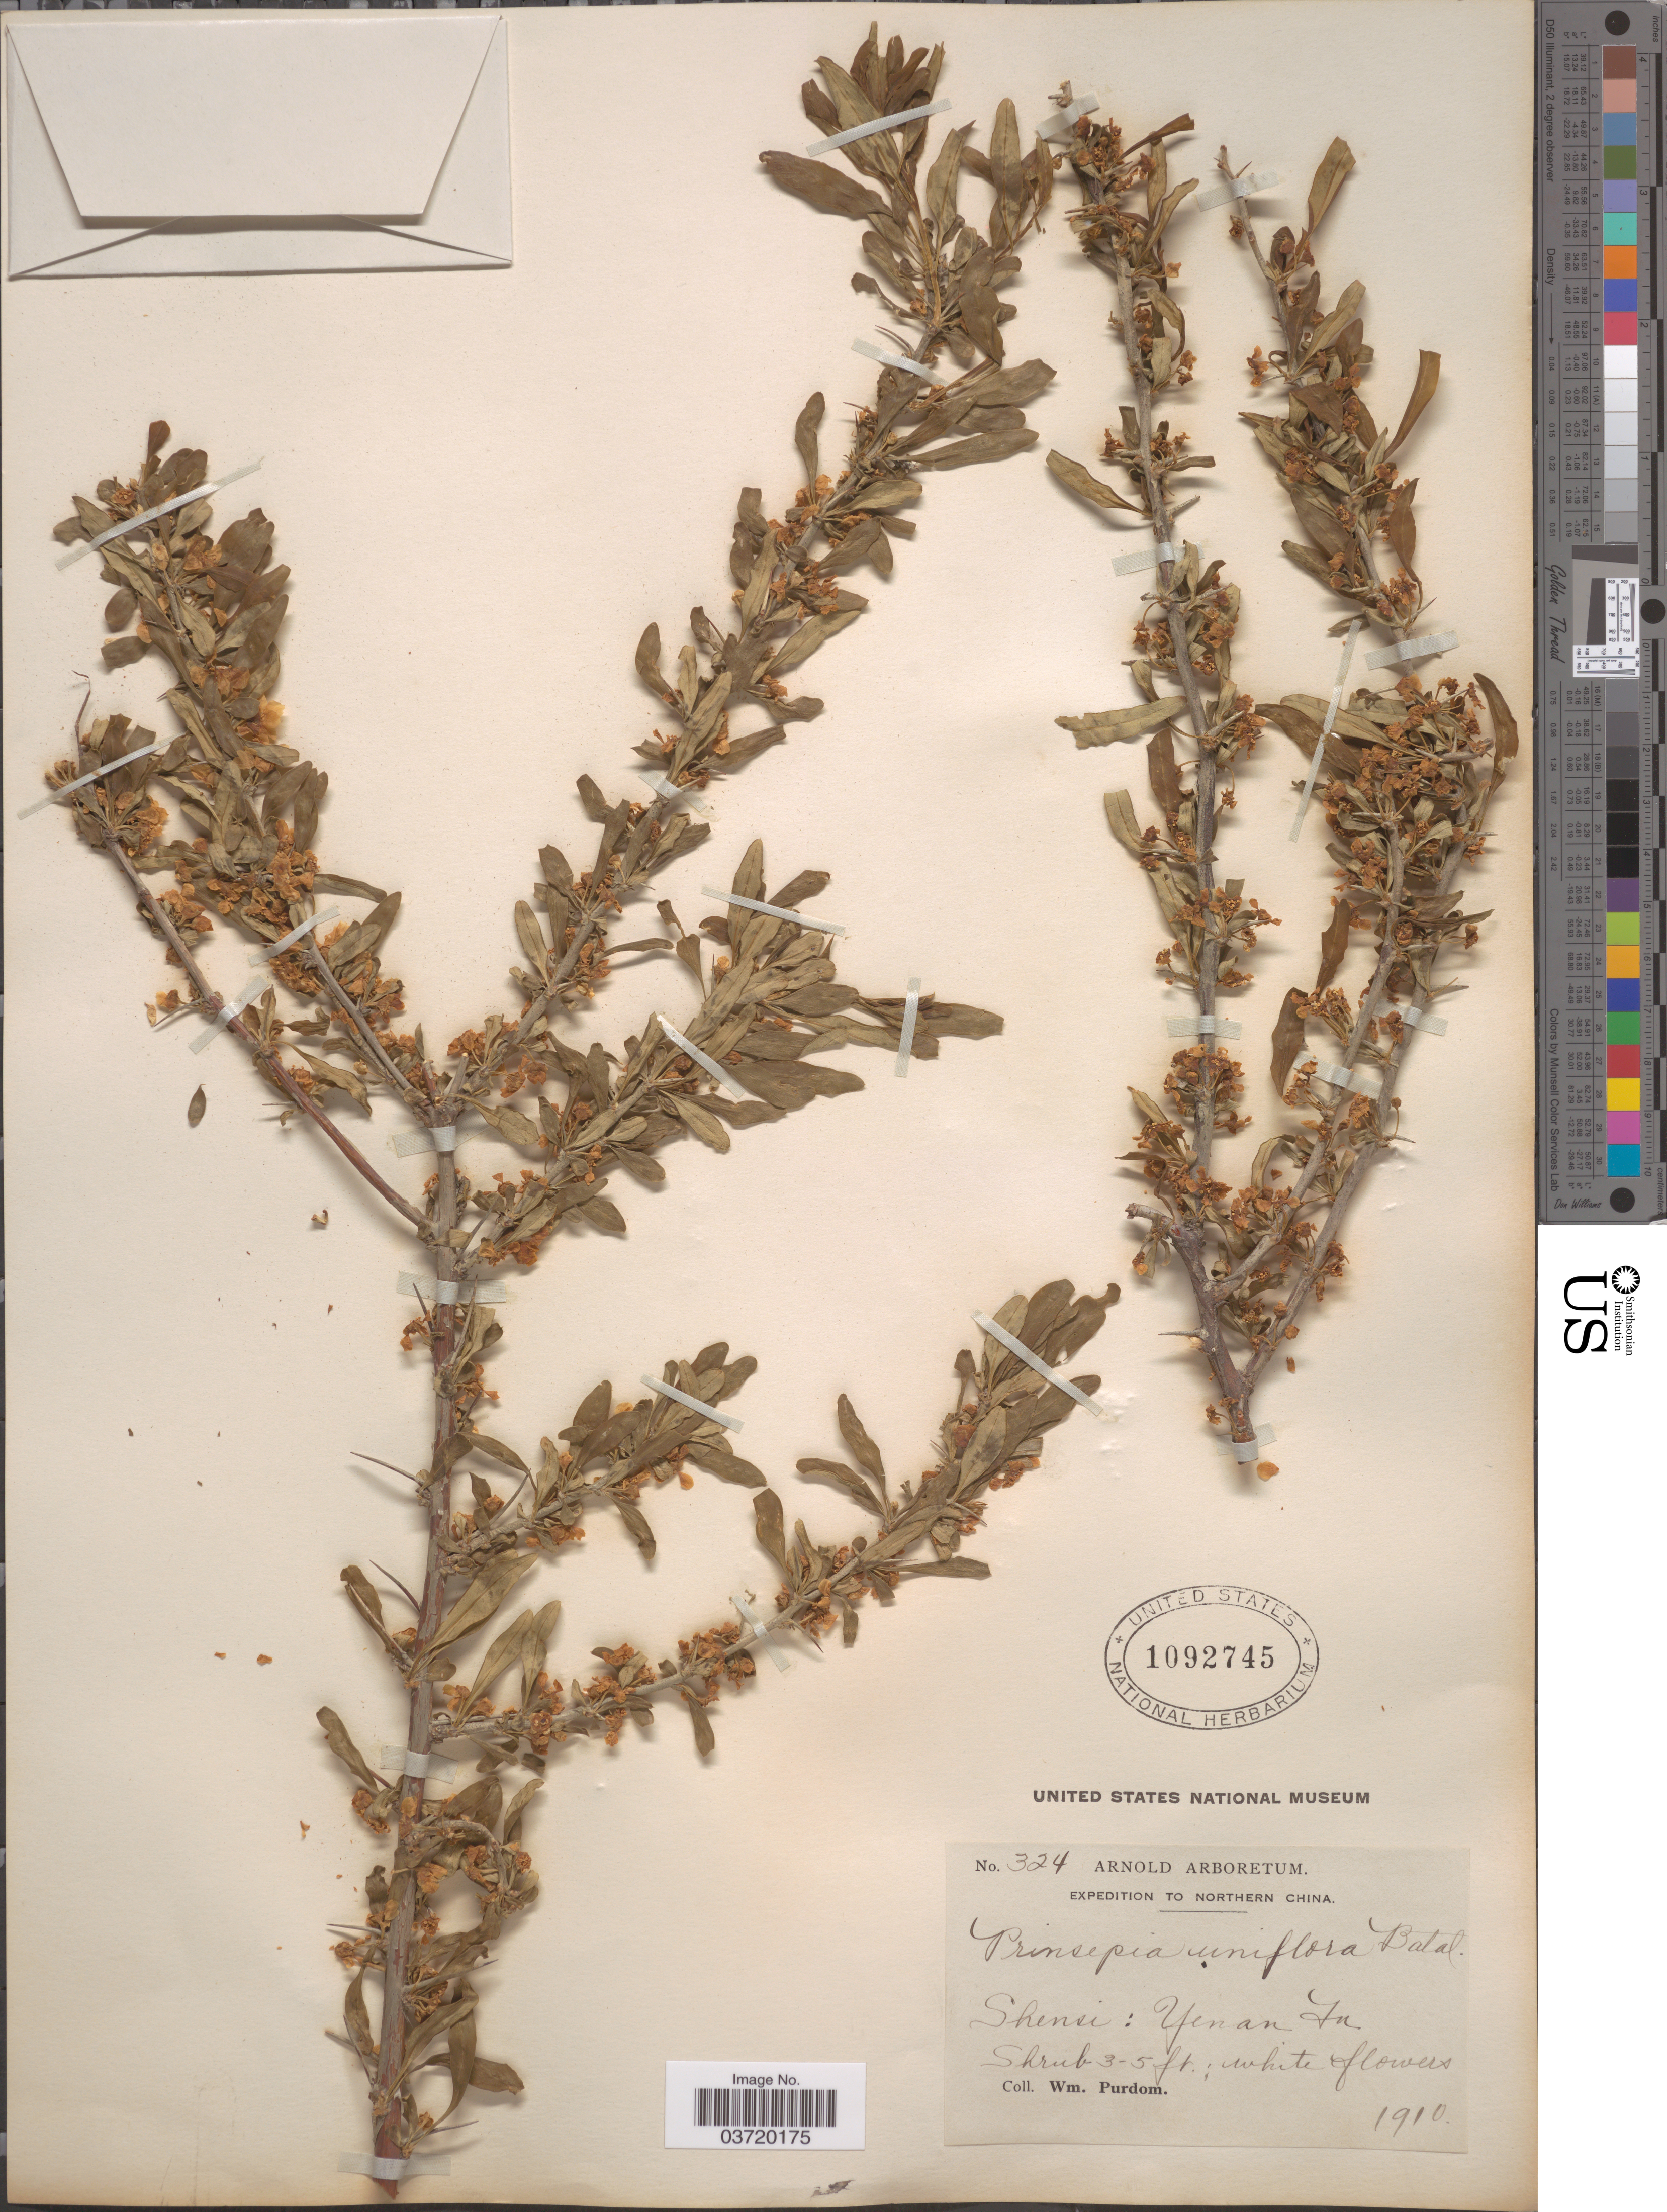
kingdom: Plantae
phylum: Tracheophyta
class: Magnoliopsida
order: Rosales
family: Rosaceae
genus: Prinsepia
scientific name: Prinsepia uniflora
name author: Batalin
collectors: W. Purdom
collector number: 324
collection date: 1910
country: China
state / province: Shaanxi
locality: Northern China. Shensi: Yenana In.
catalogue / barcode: US 1092745